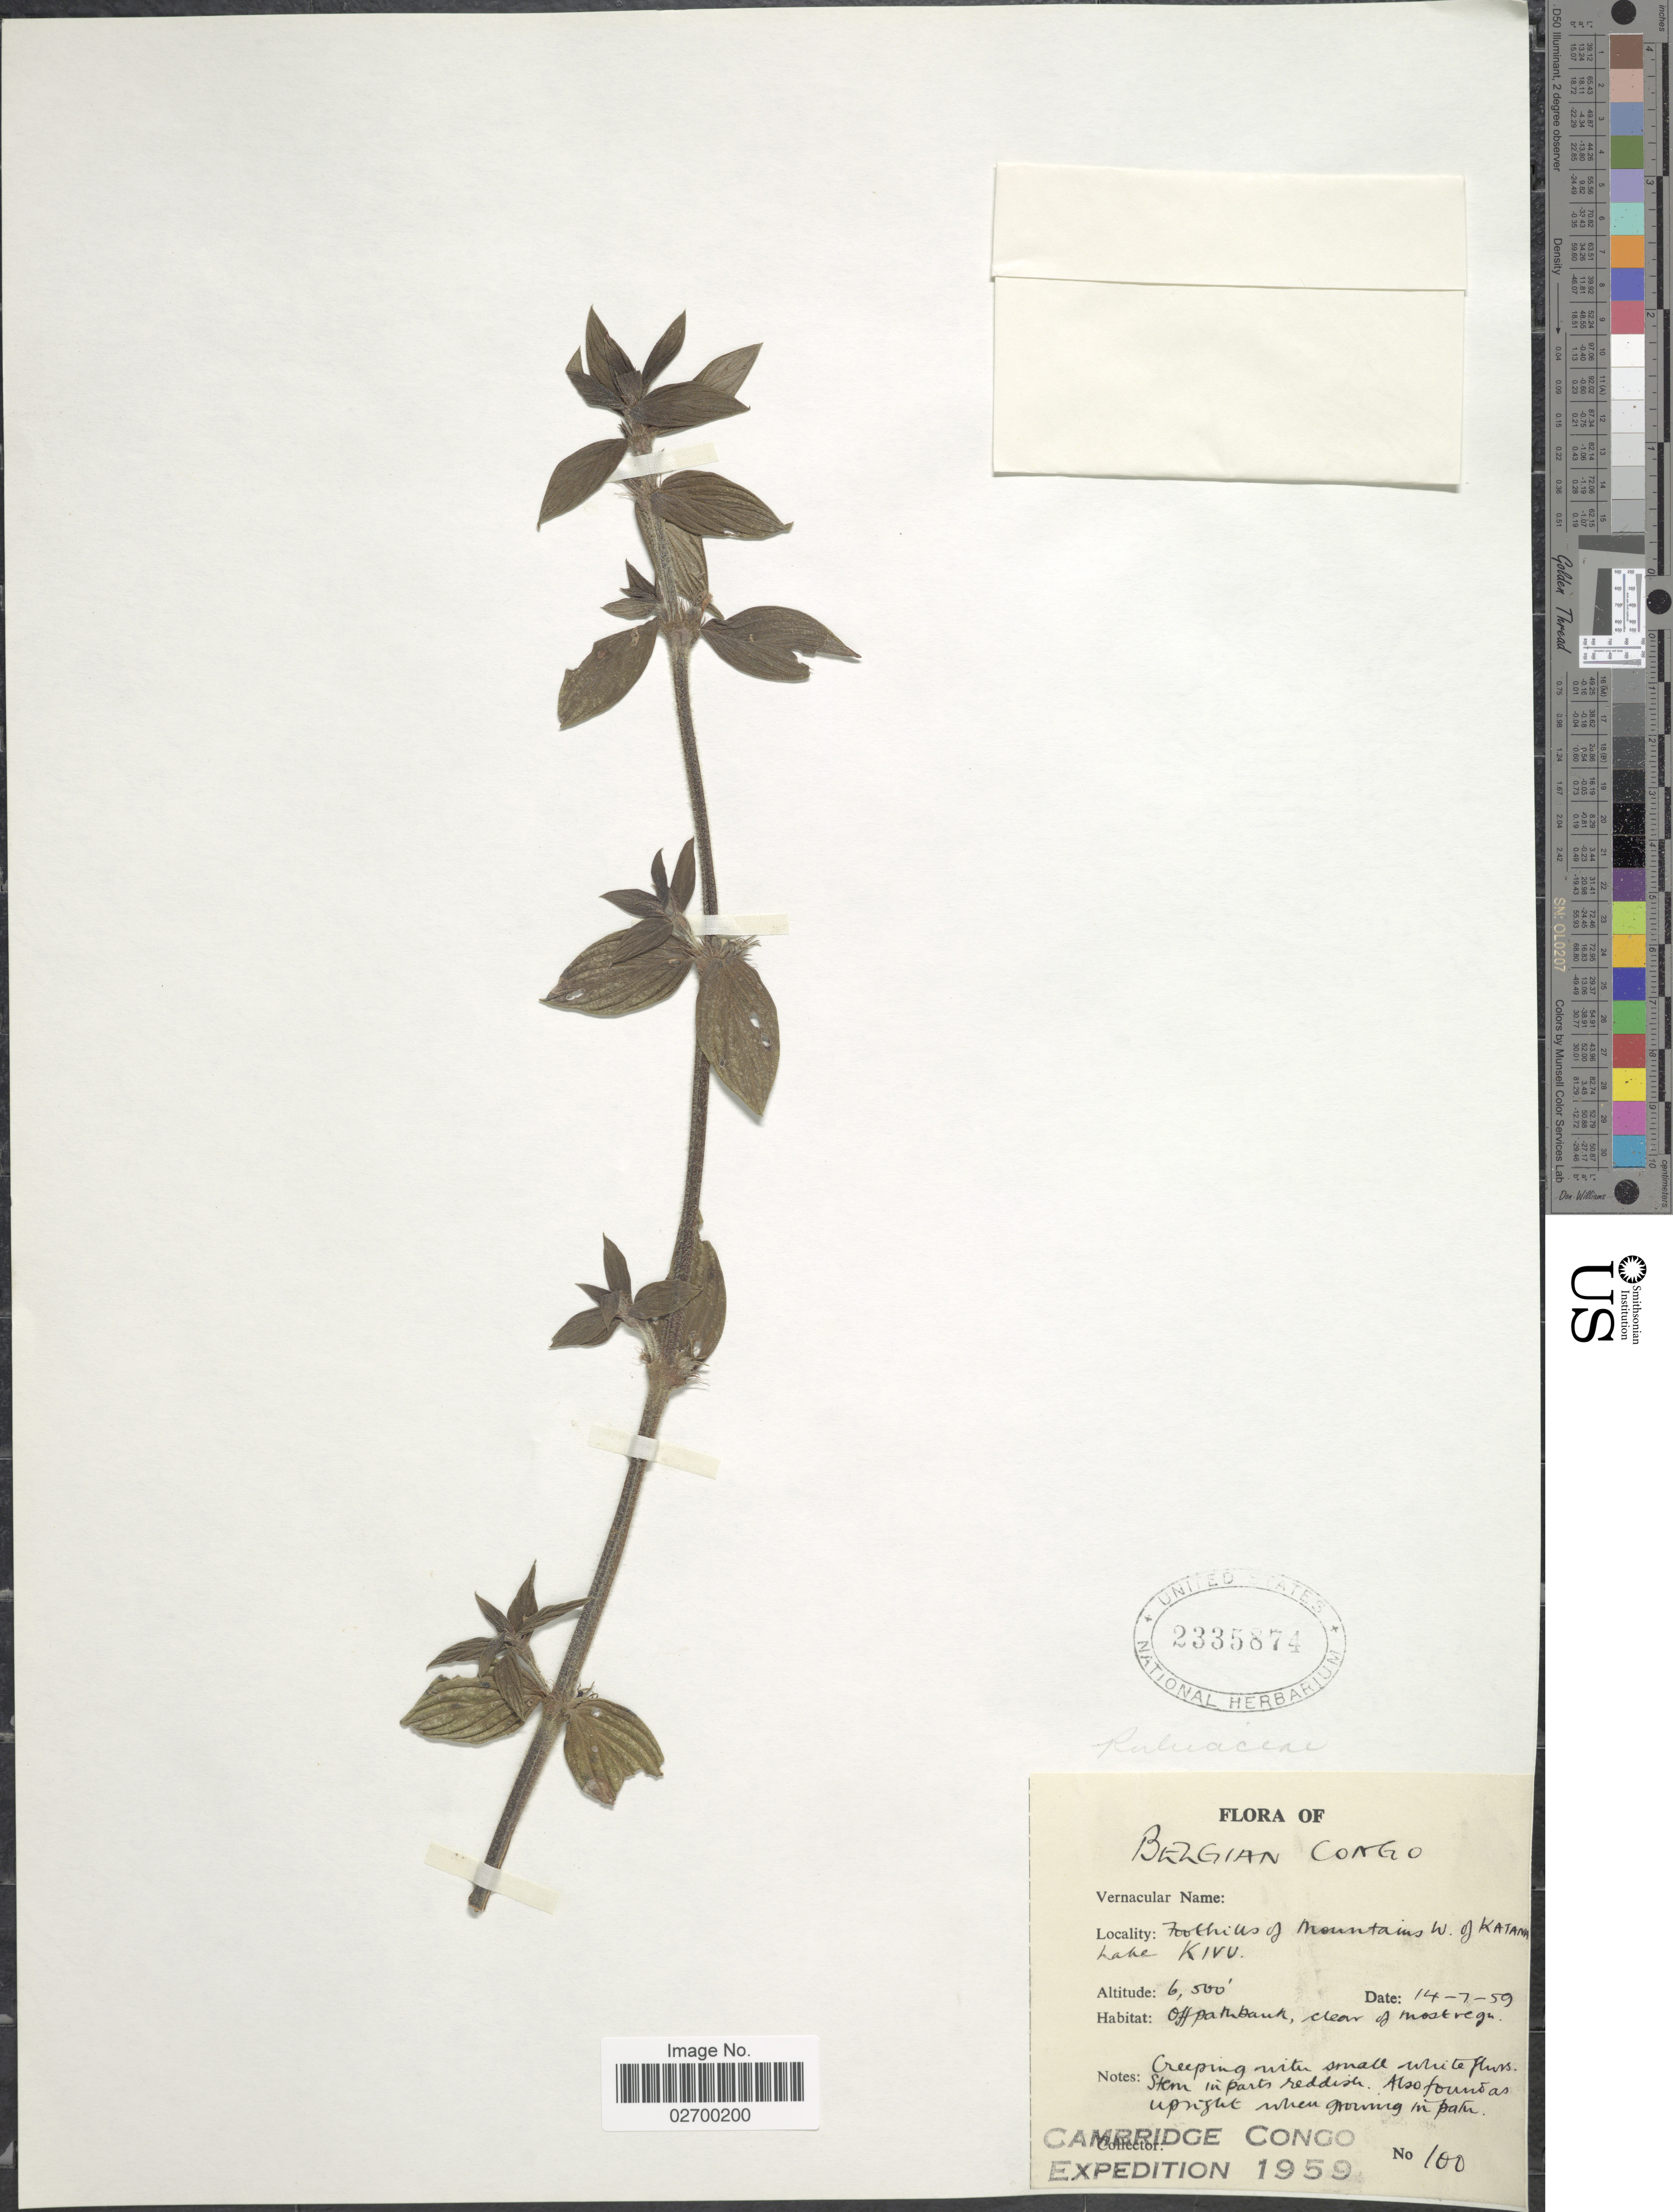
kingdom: Plantae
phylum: Tracheophyta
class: Magnoliopsida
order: Gentianales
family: Rubiaceae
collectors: Cambridge Congo Expedition 1959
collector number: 100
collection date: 1959-07-14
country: Congo, Democratic Republic of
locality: Belgian Congo. Foothills of mountains W. of Katana Lake Kivu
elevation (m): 1981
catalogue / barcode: US 2335874